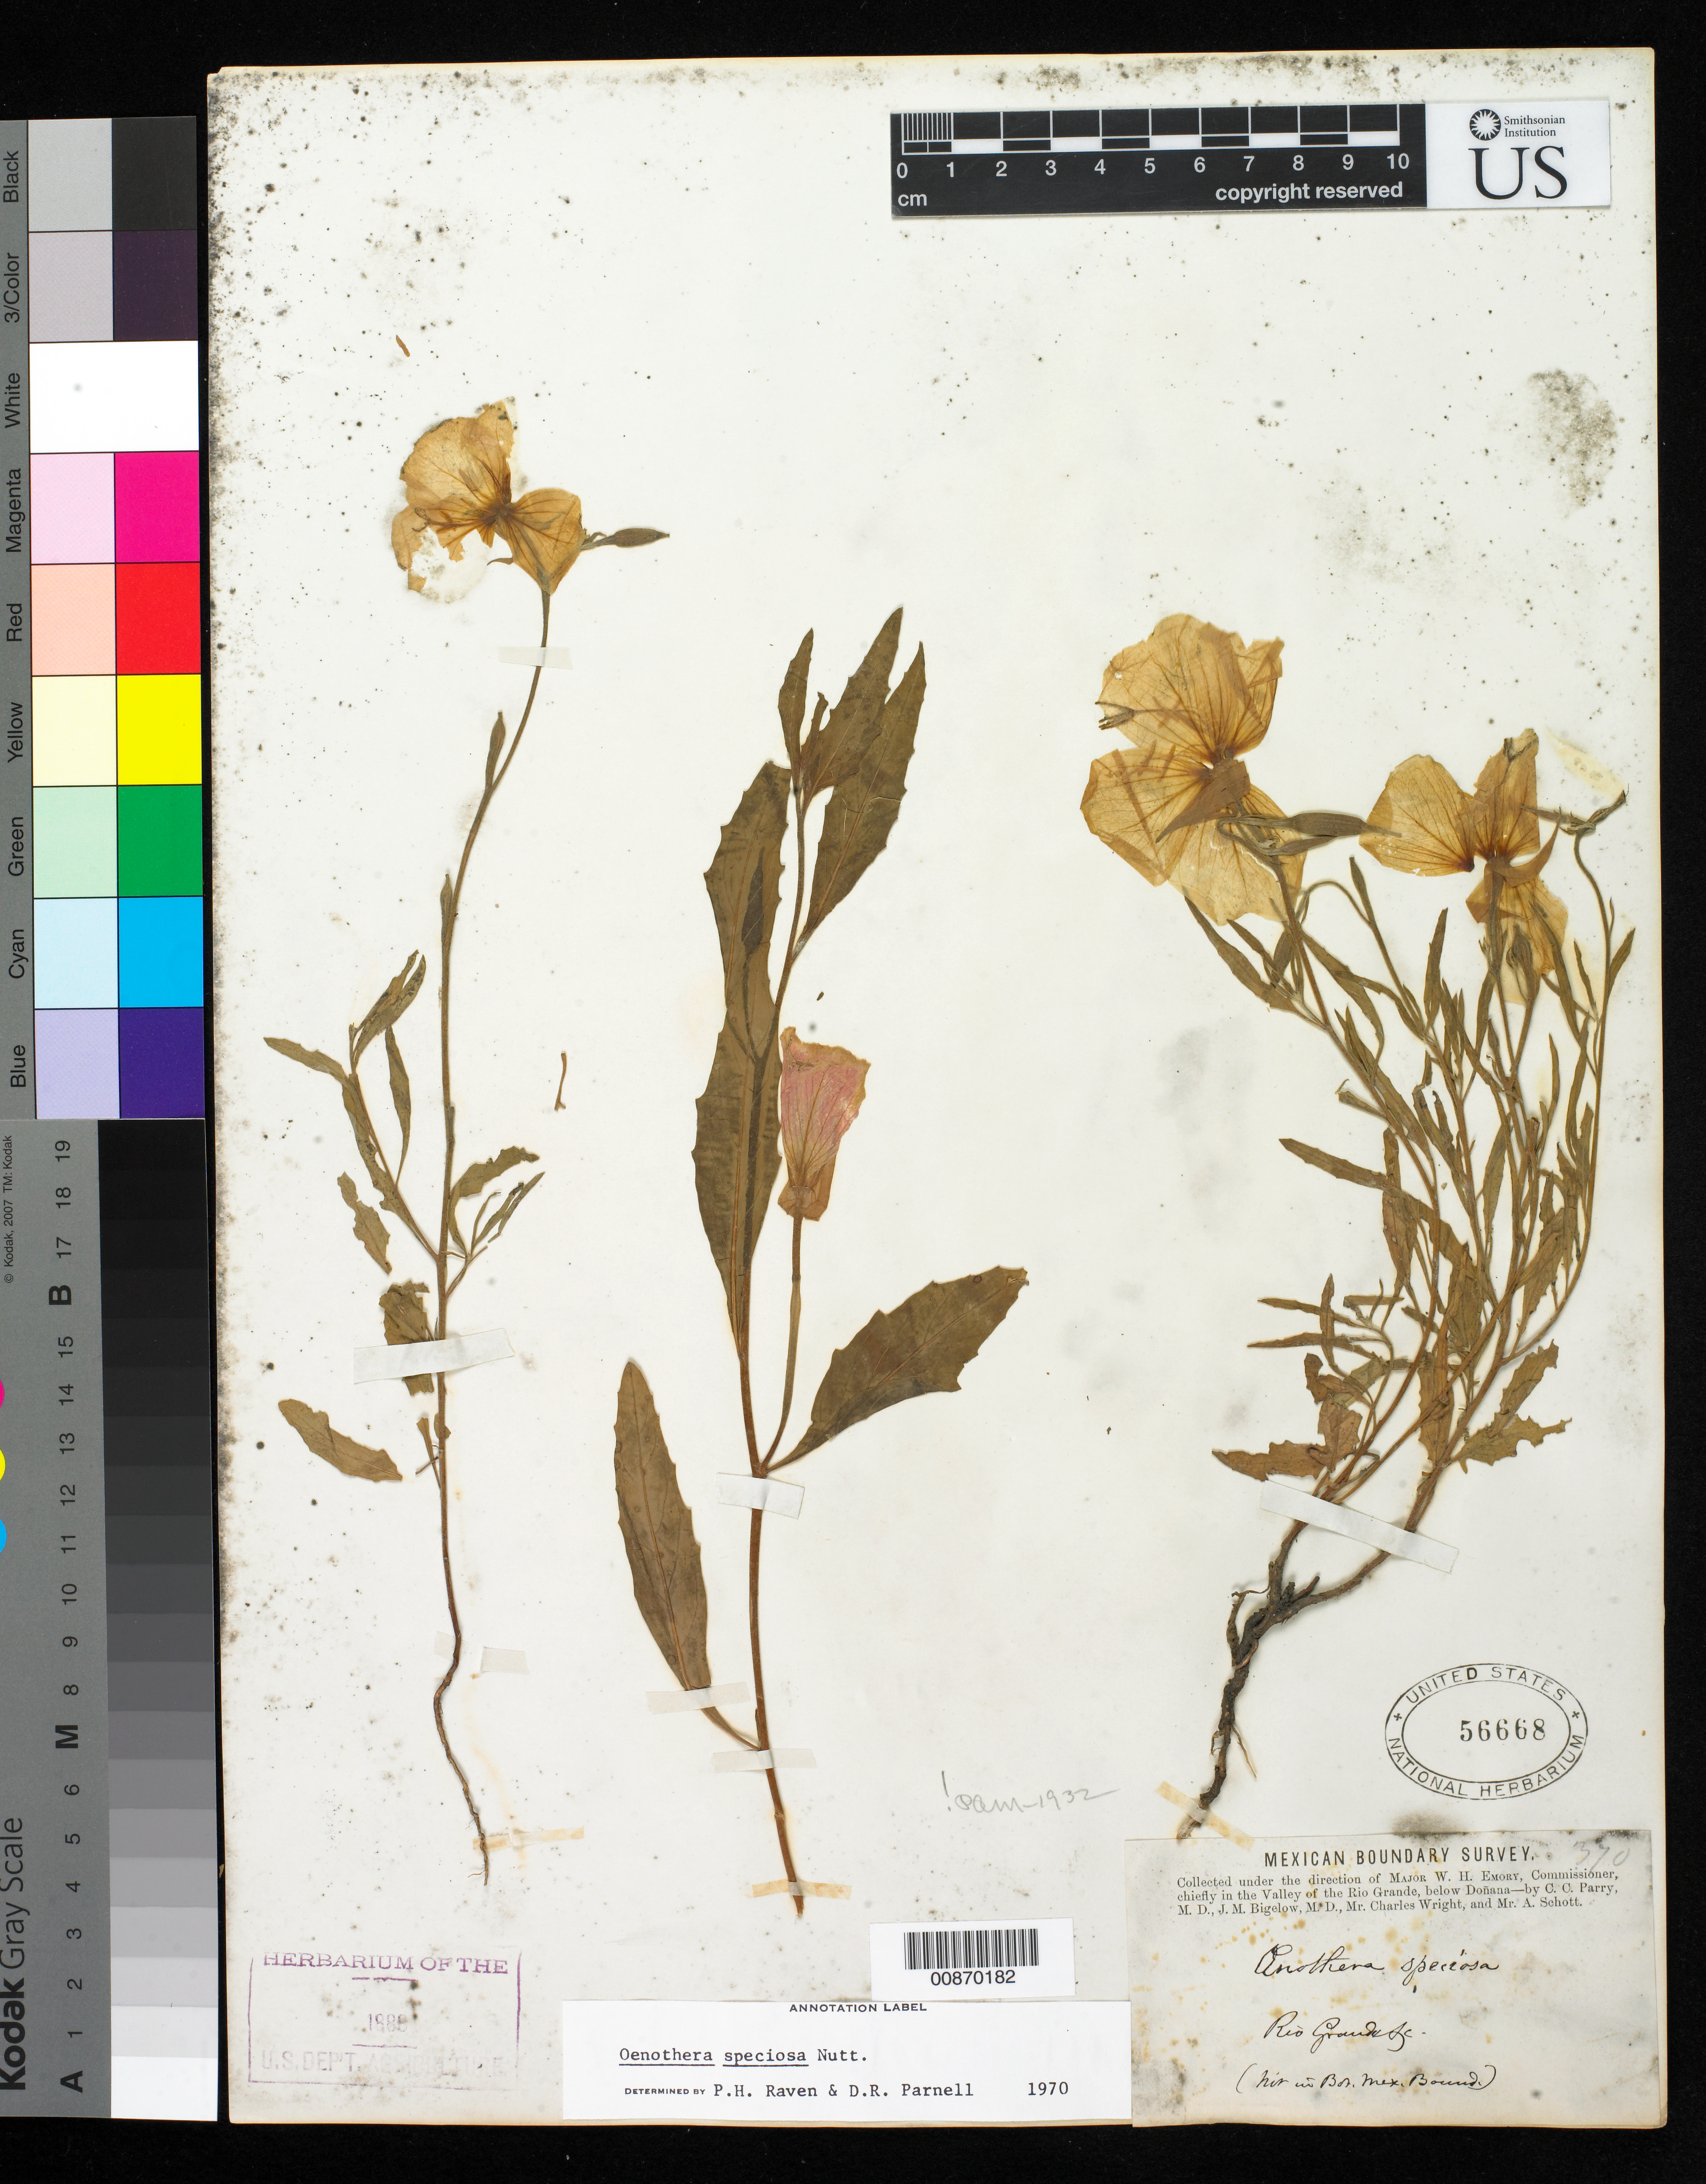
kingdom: Plantae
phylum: Tracheophyta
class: Magnoliopsida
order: Myrtales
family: Onagraceae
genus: Oenothera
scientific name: Oenothera speciosa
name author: Nutt.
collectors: C. C. Parry, J. M. Bigelow, C. Wright & A. C. V. Schott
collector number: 370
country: United States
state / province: New Mexico / Texas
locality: Rio Grande.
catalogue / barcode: US 56668